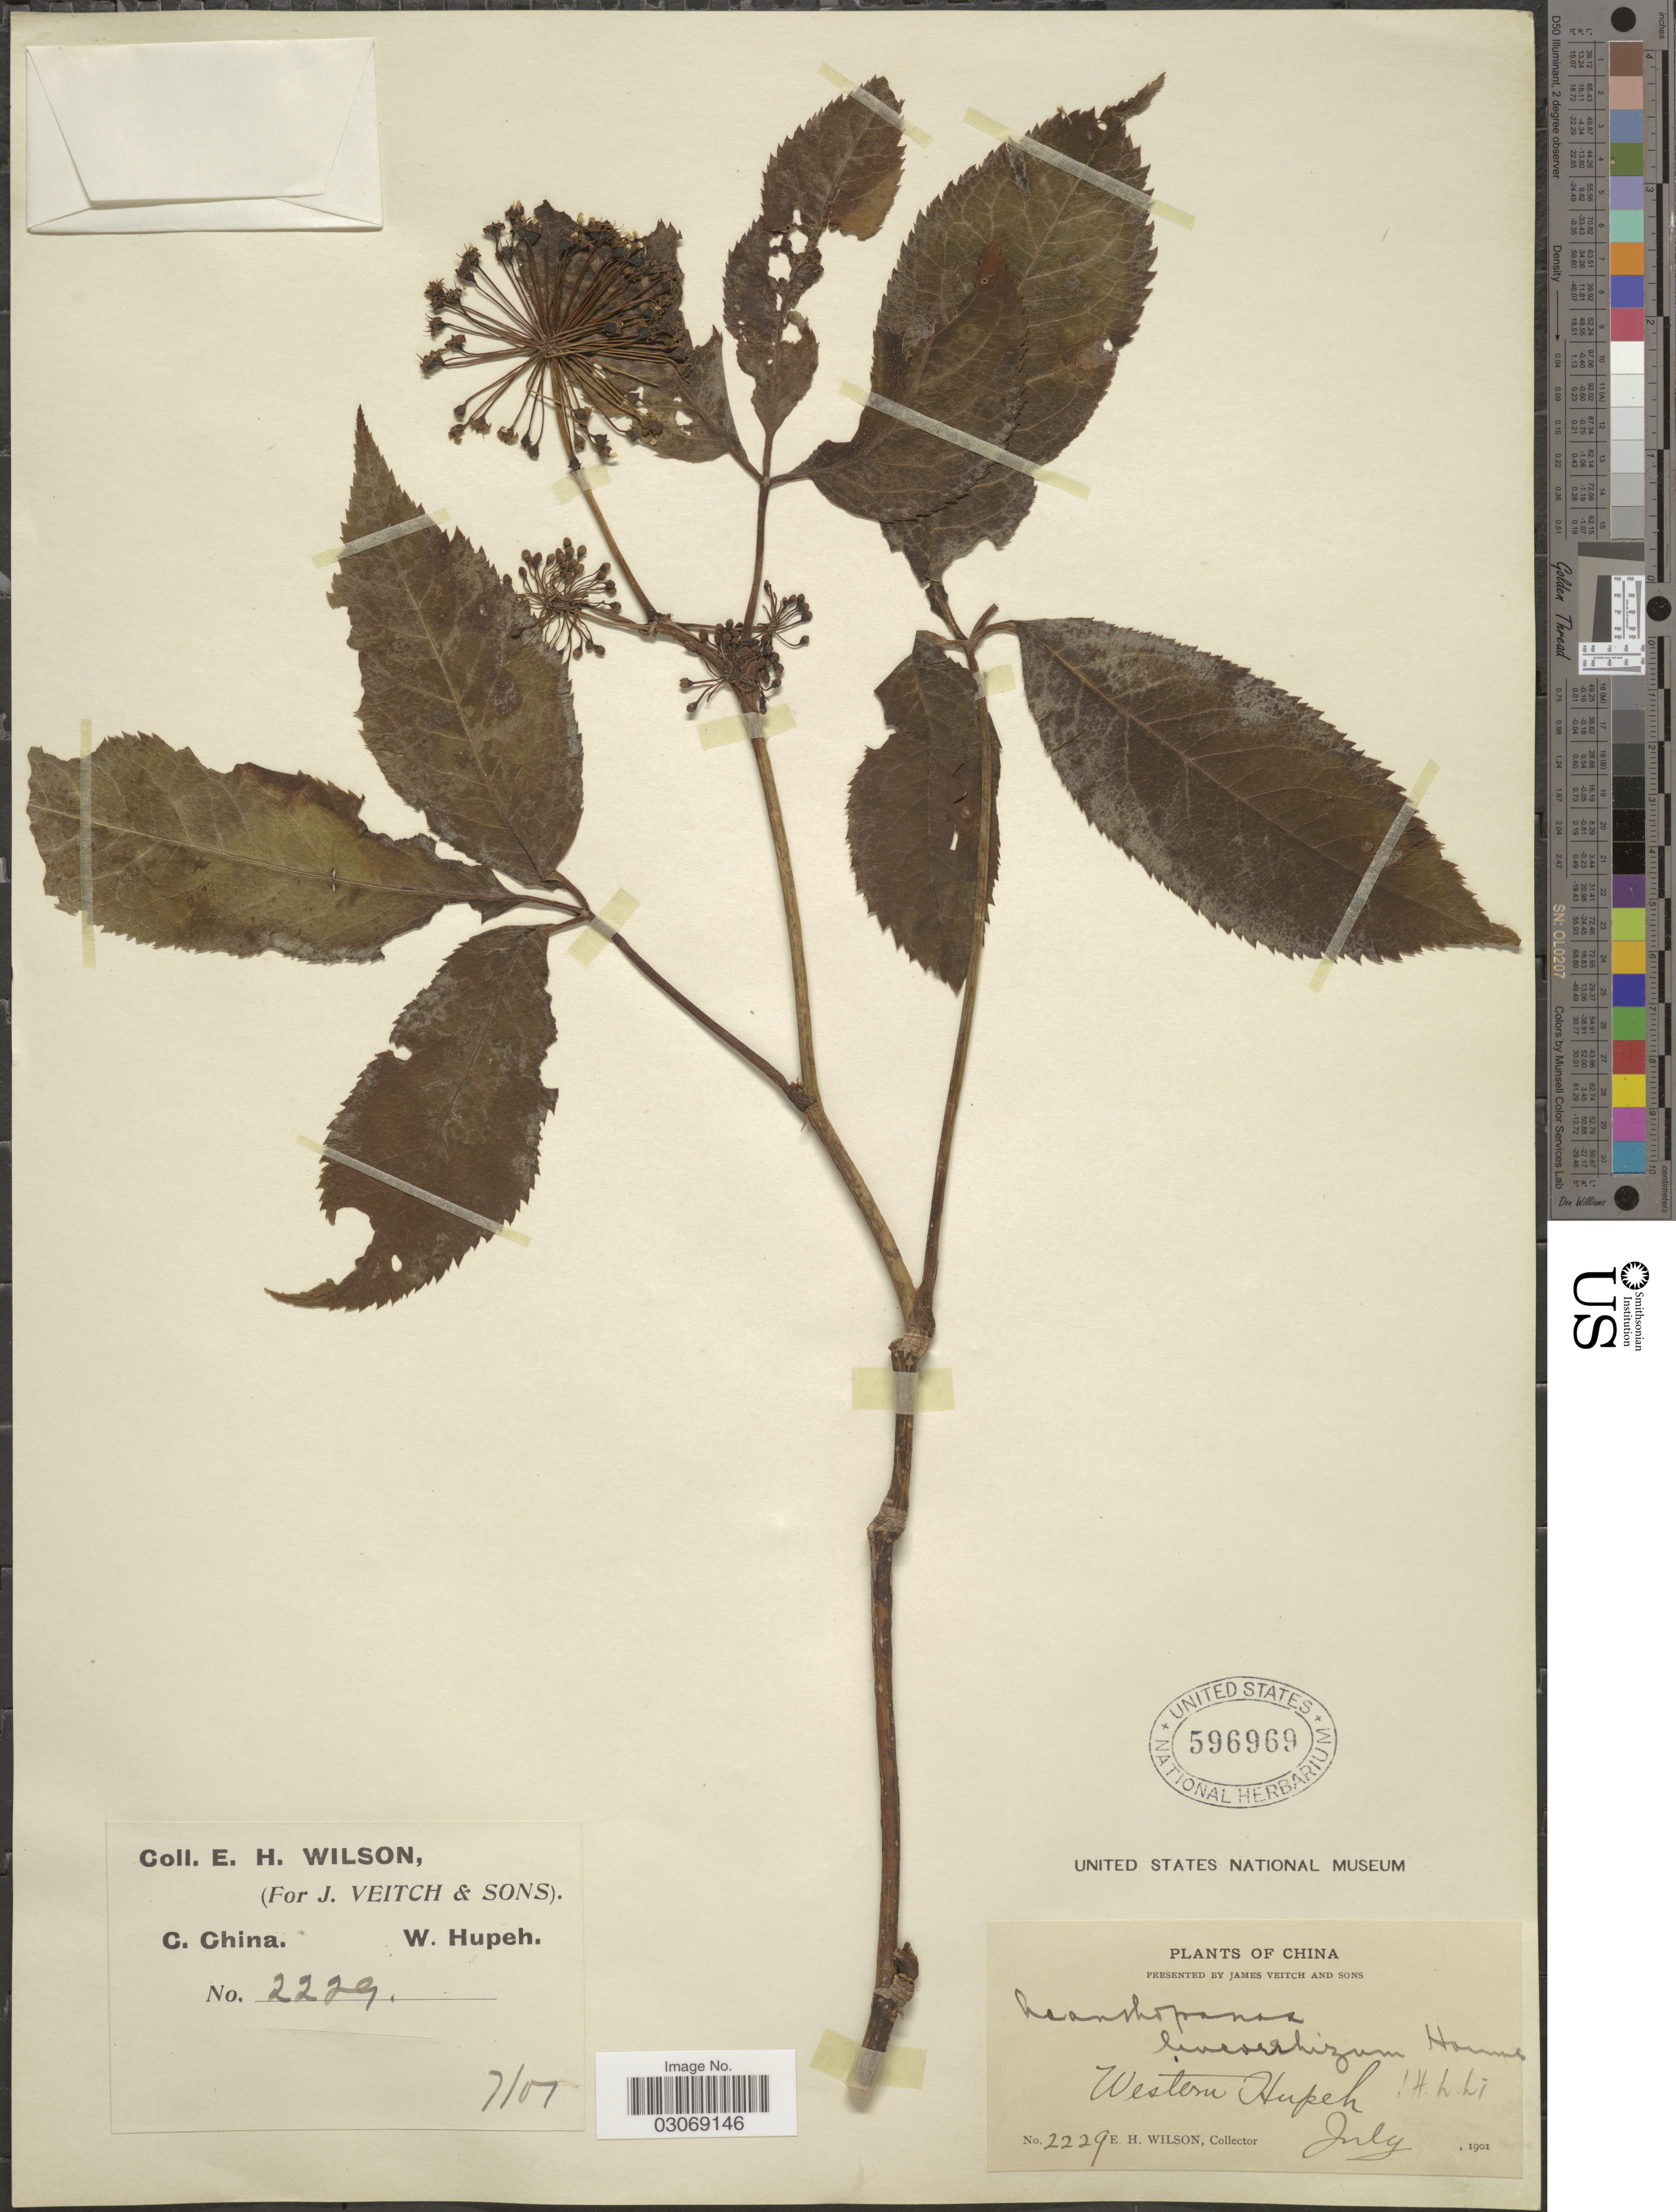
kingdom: Plantae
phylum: Tracheophyta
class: Magnoliopsida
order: Apiales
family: Araliaceae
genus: Acanthopanax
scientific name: Acanthopanax leucorrhizus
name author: (Oliv.) Harms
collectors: E. Wilson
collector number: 2229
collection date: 1901-07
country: China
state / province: Hubei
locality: Western Hupeh.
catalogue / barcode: US 596969